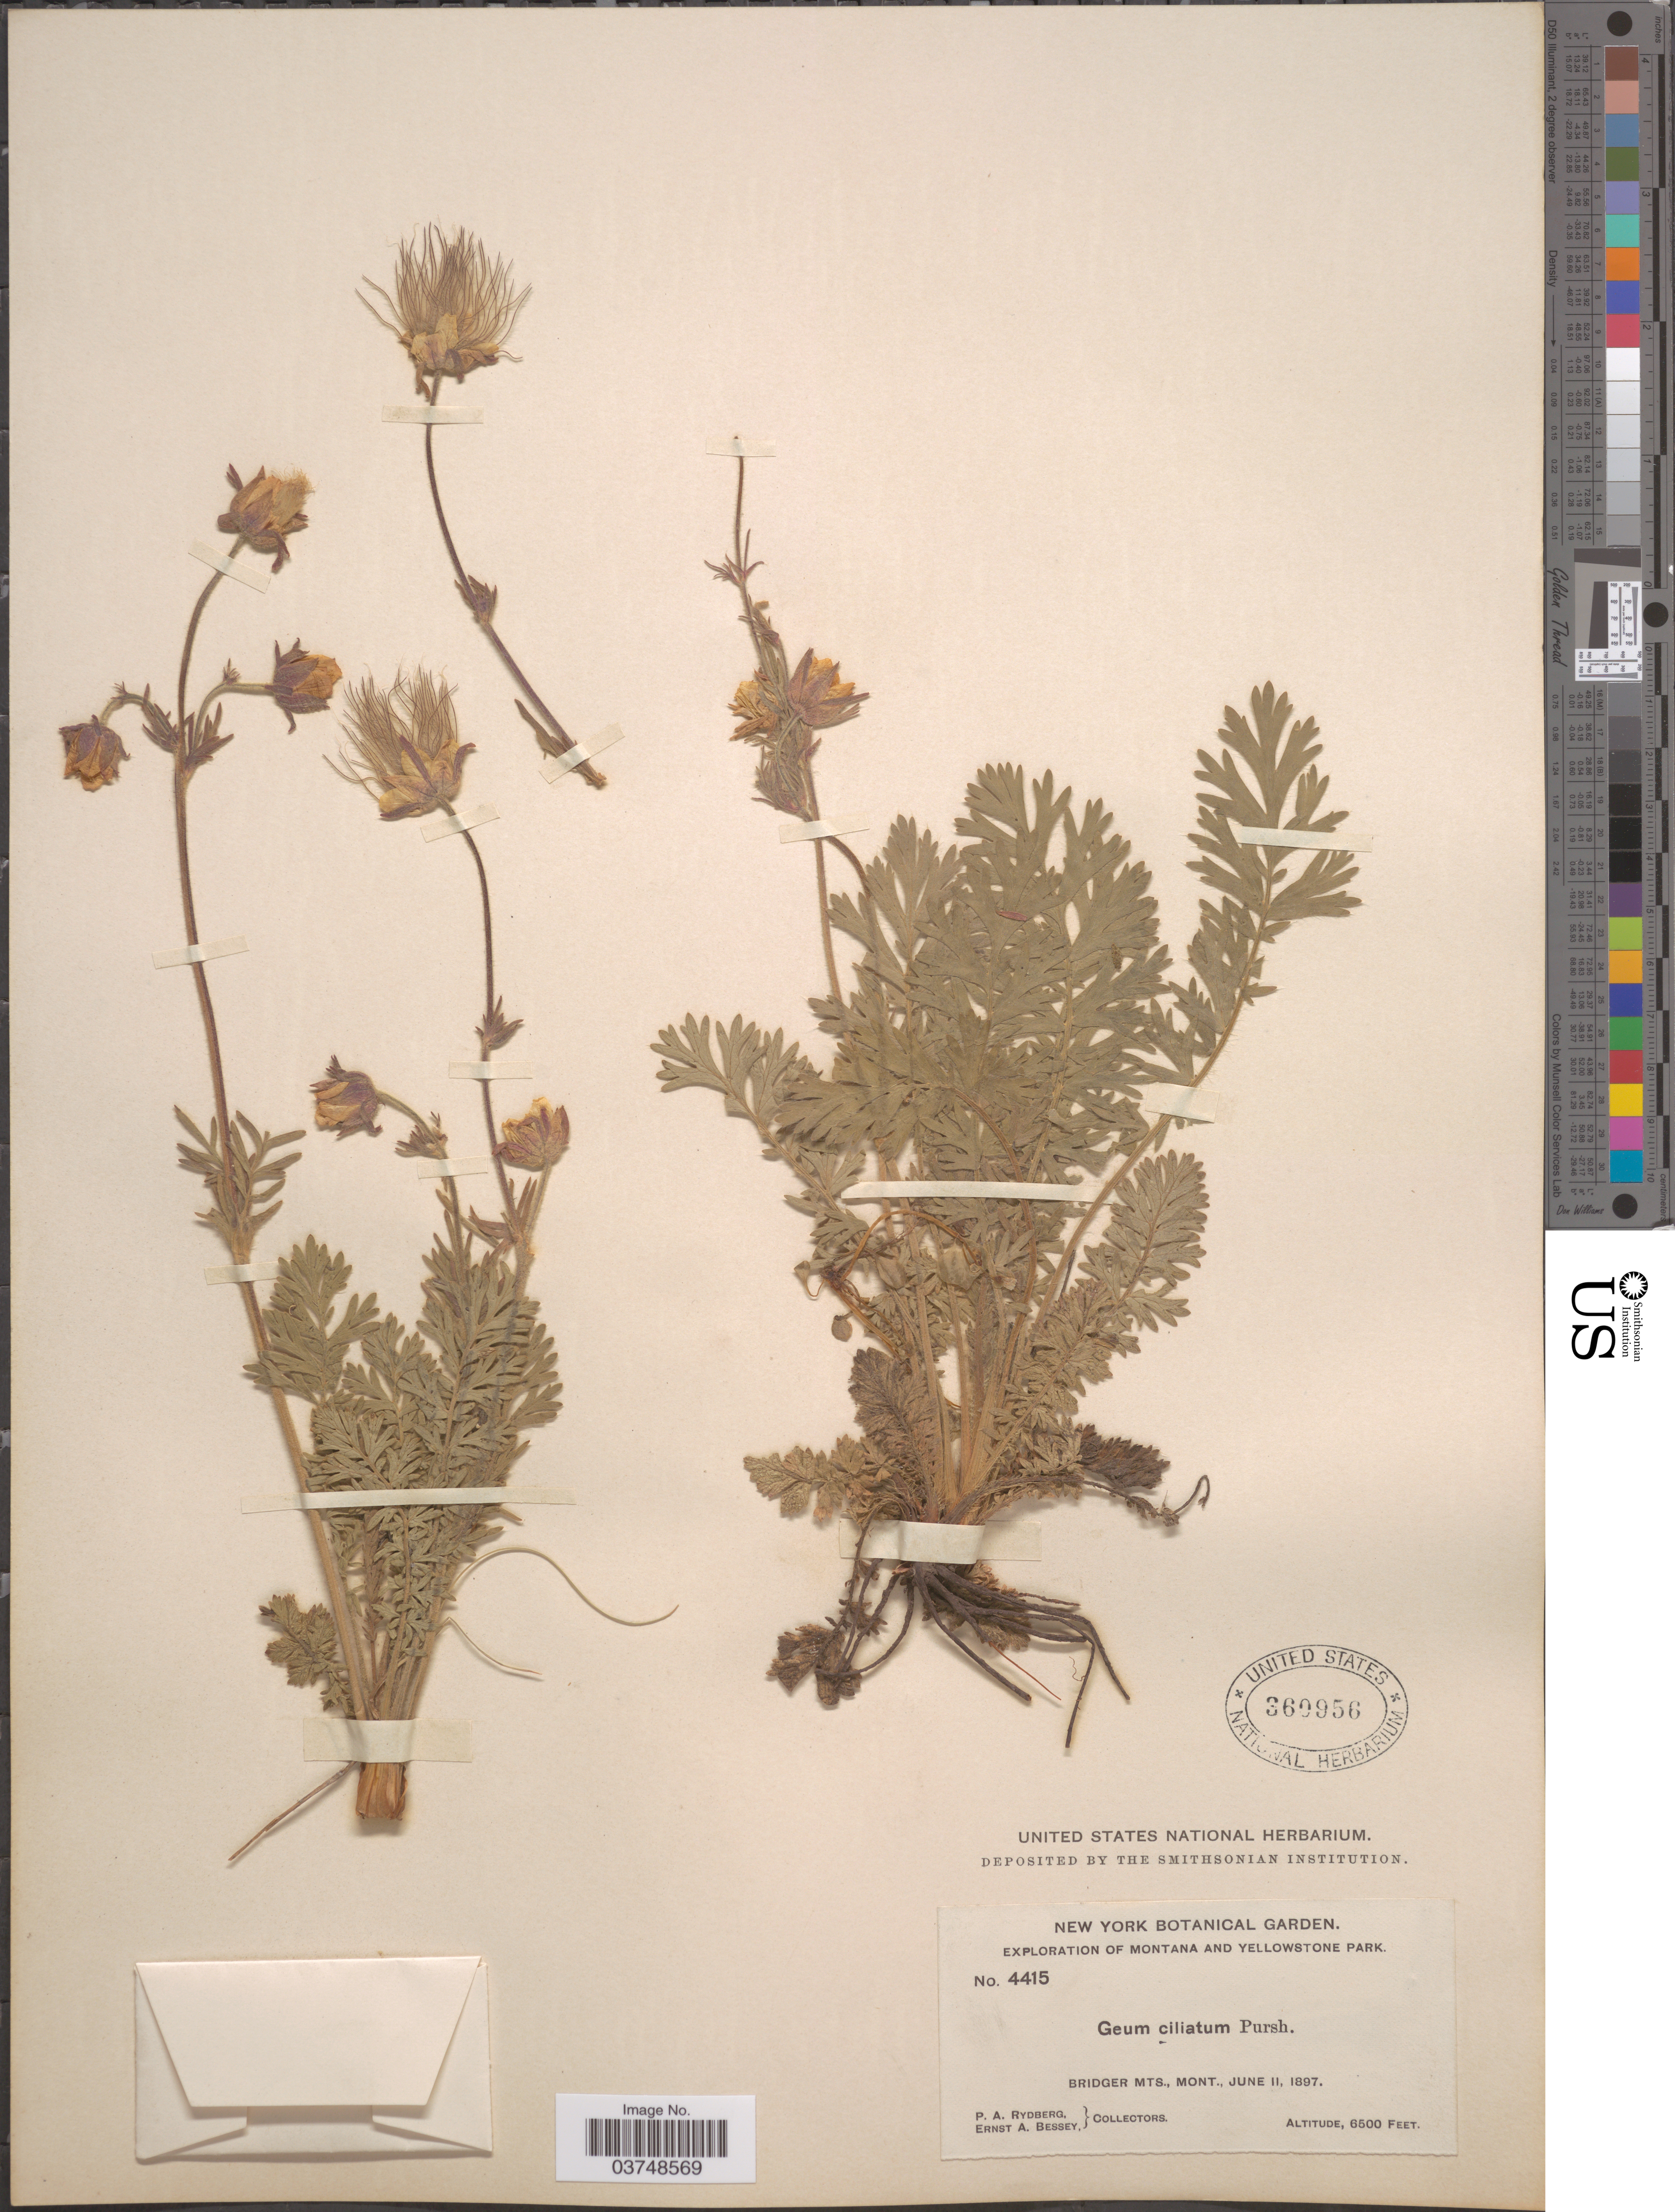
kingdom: Plantae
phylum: Tracheophyta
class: Magnoliopsida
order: Rosales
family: Rosaceae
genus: Geum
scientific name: Geum triflorum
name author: Pursh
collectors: P. A. Rydberg & E. A. Bessey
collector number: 4415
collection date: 1897-06-11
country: United States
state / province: Montana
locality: Yellowstone Park [unsure placement] Bridger Mts.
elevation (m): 1981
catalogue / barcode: US 360956